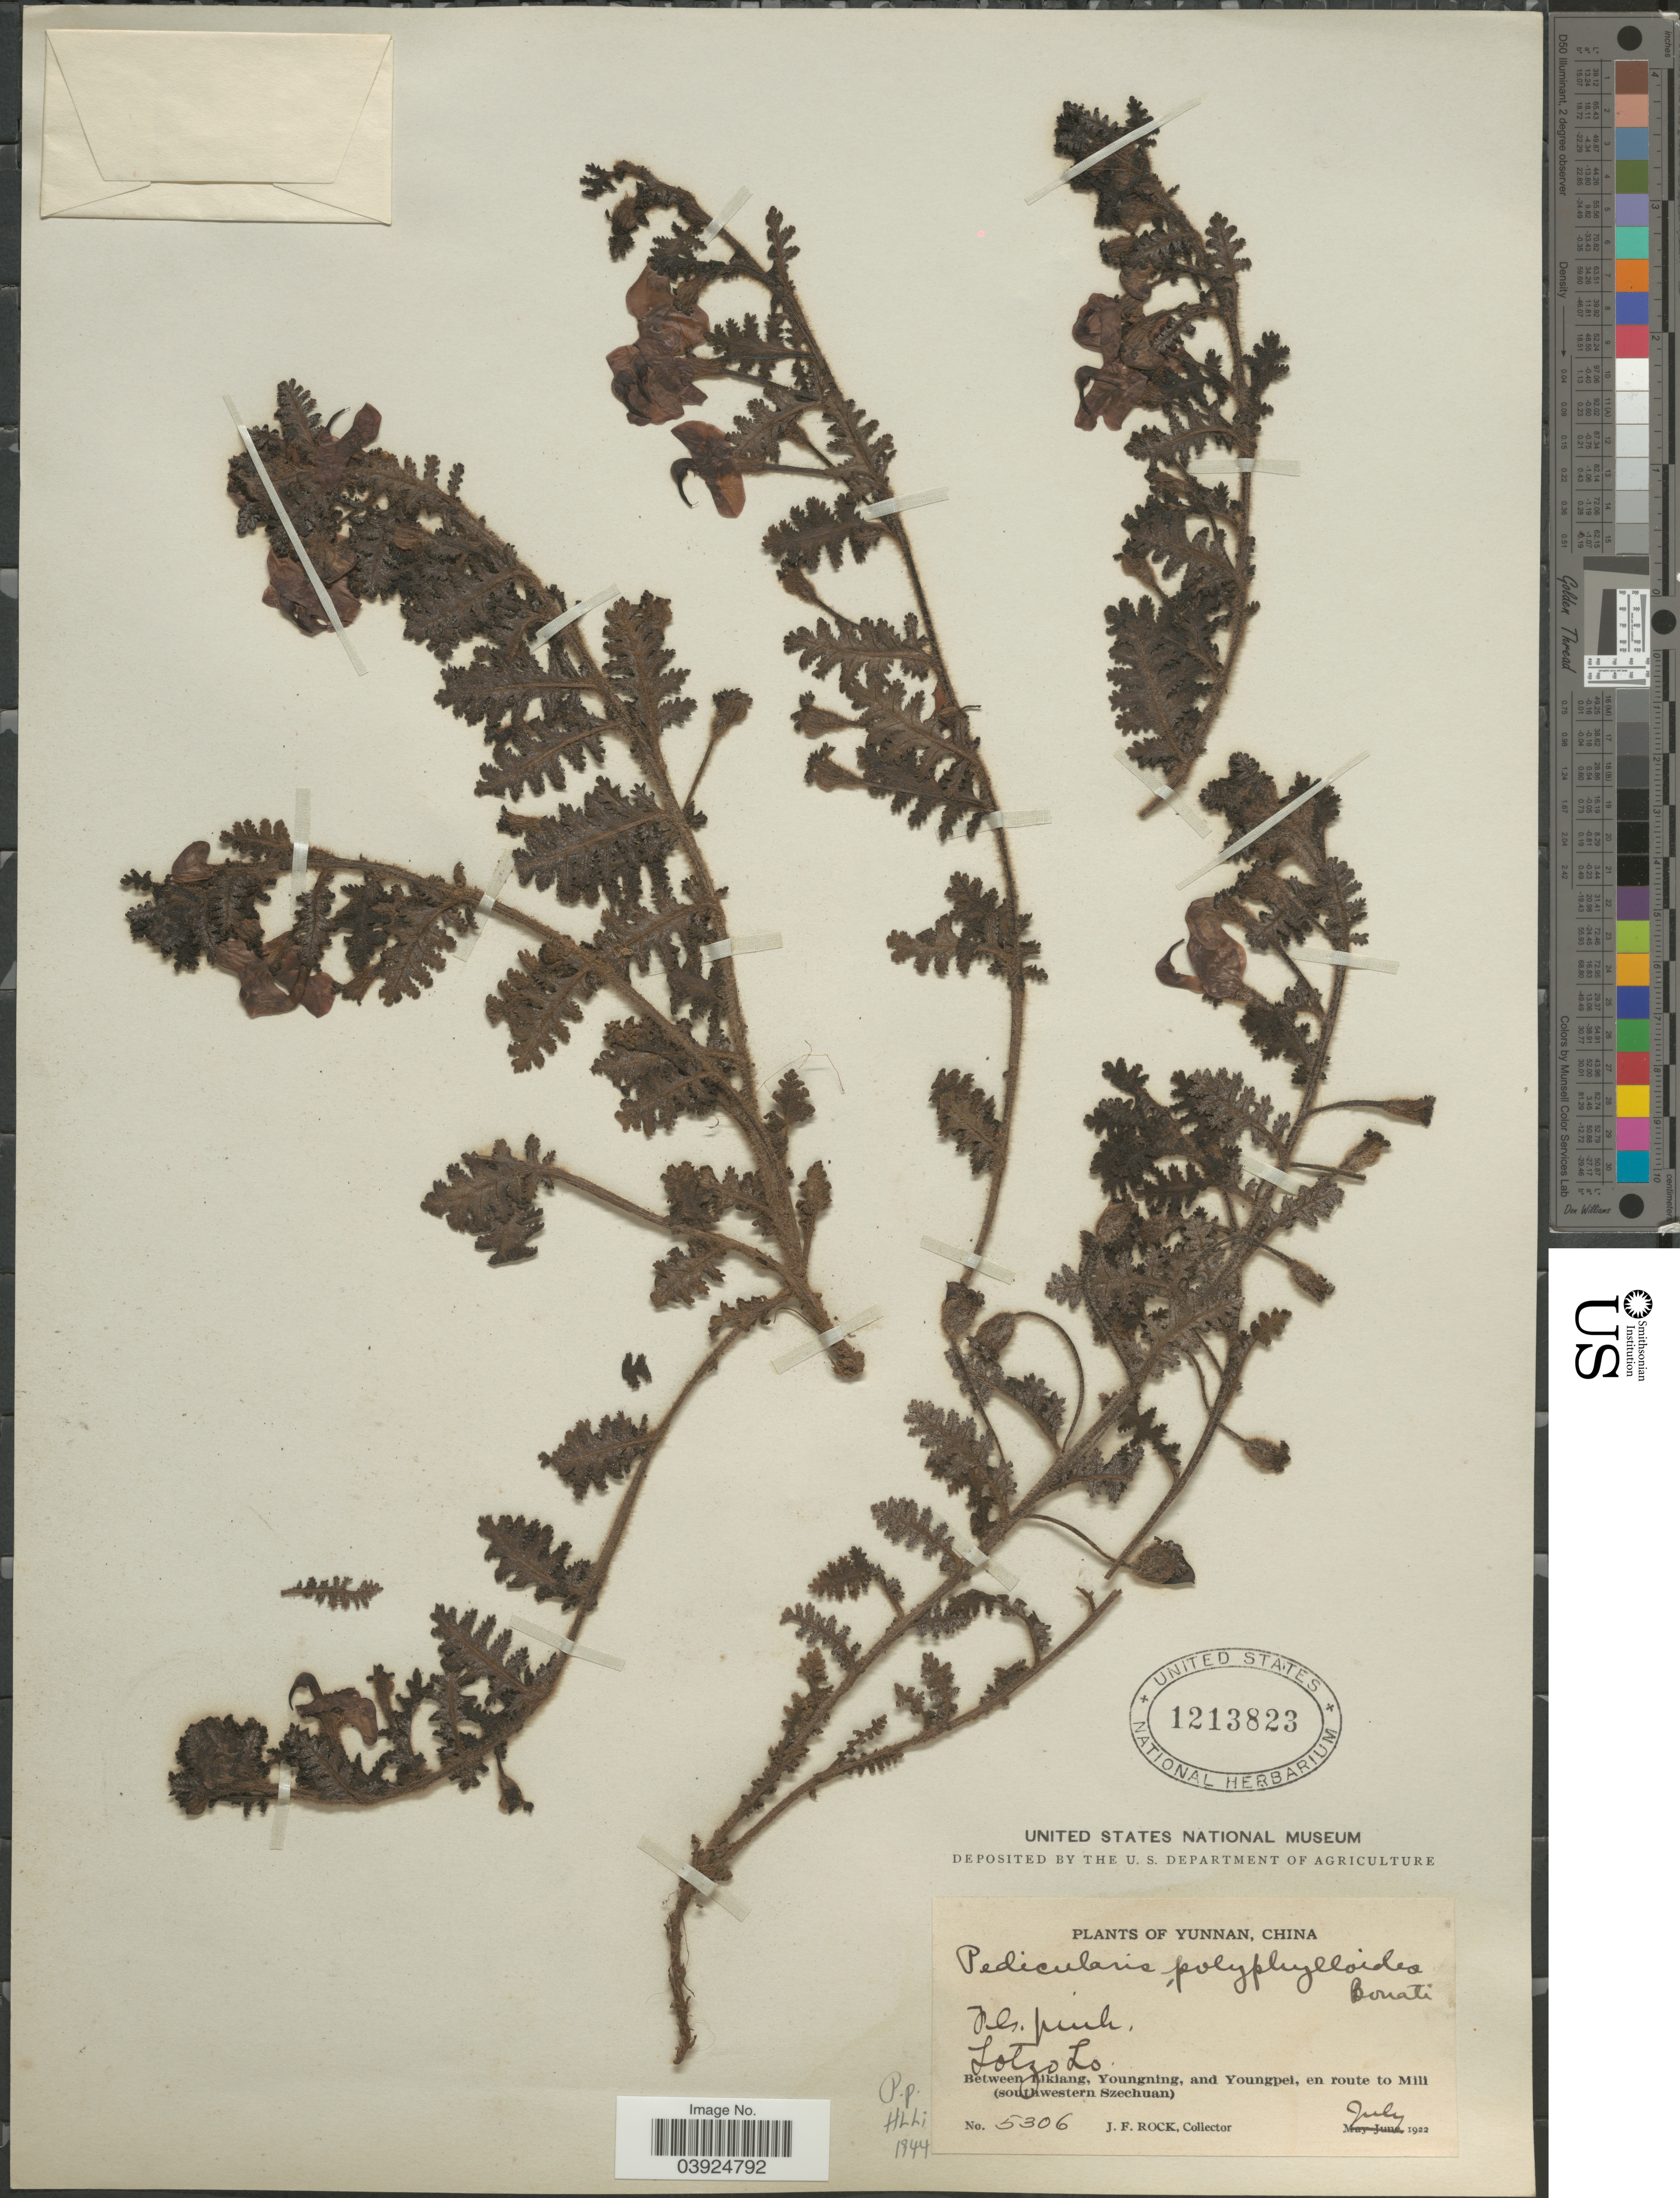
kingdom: Plantae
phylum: Tracheophyta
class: Magnoliopsida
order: Lamiales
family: Orobanchaceae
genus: Pedicularis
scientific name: Pedicularis polyphylloides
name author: Bonati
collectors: J. Rock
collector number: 5306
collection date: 1922-07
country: China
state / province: Yunnan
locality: Lotzo Lo. [interpreted] Between Mikiang, Youngning, and Youngpei, en route to Mili (southwestern Szechuan).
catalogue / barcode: US 1213823